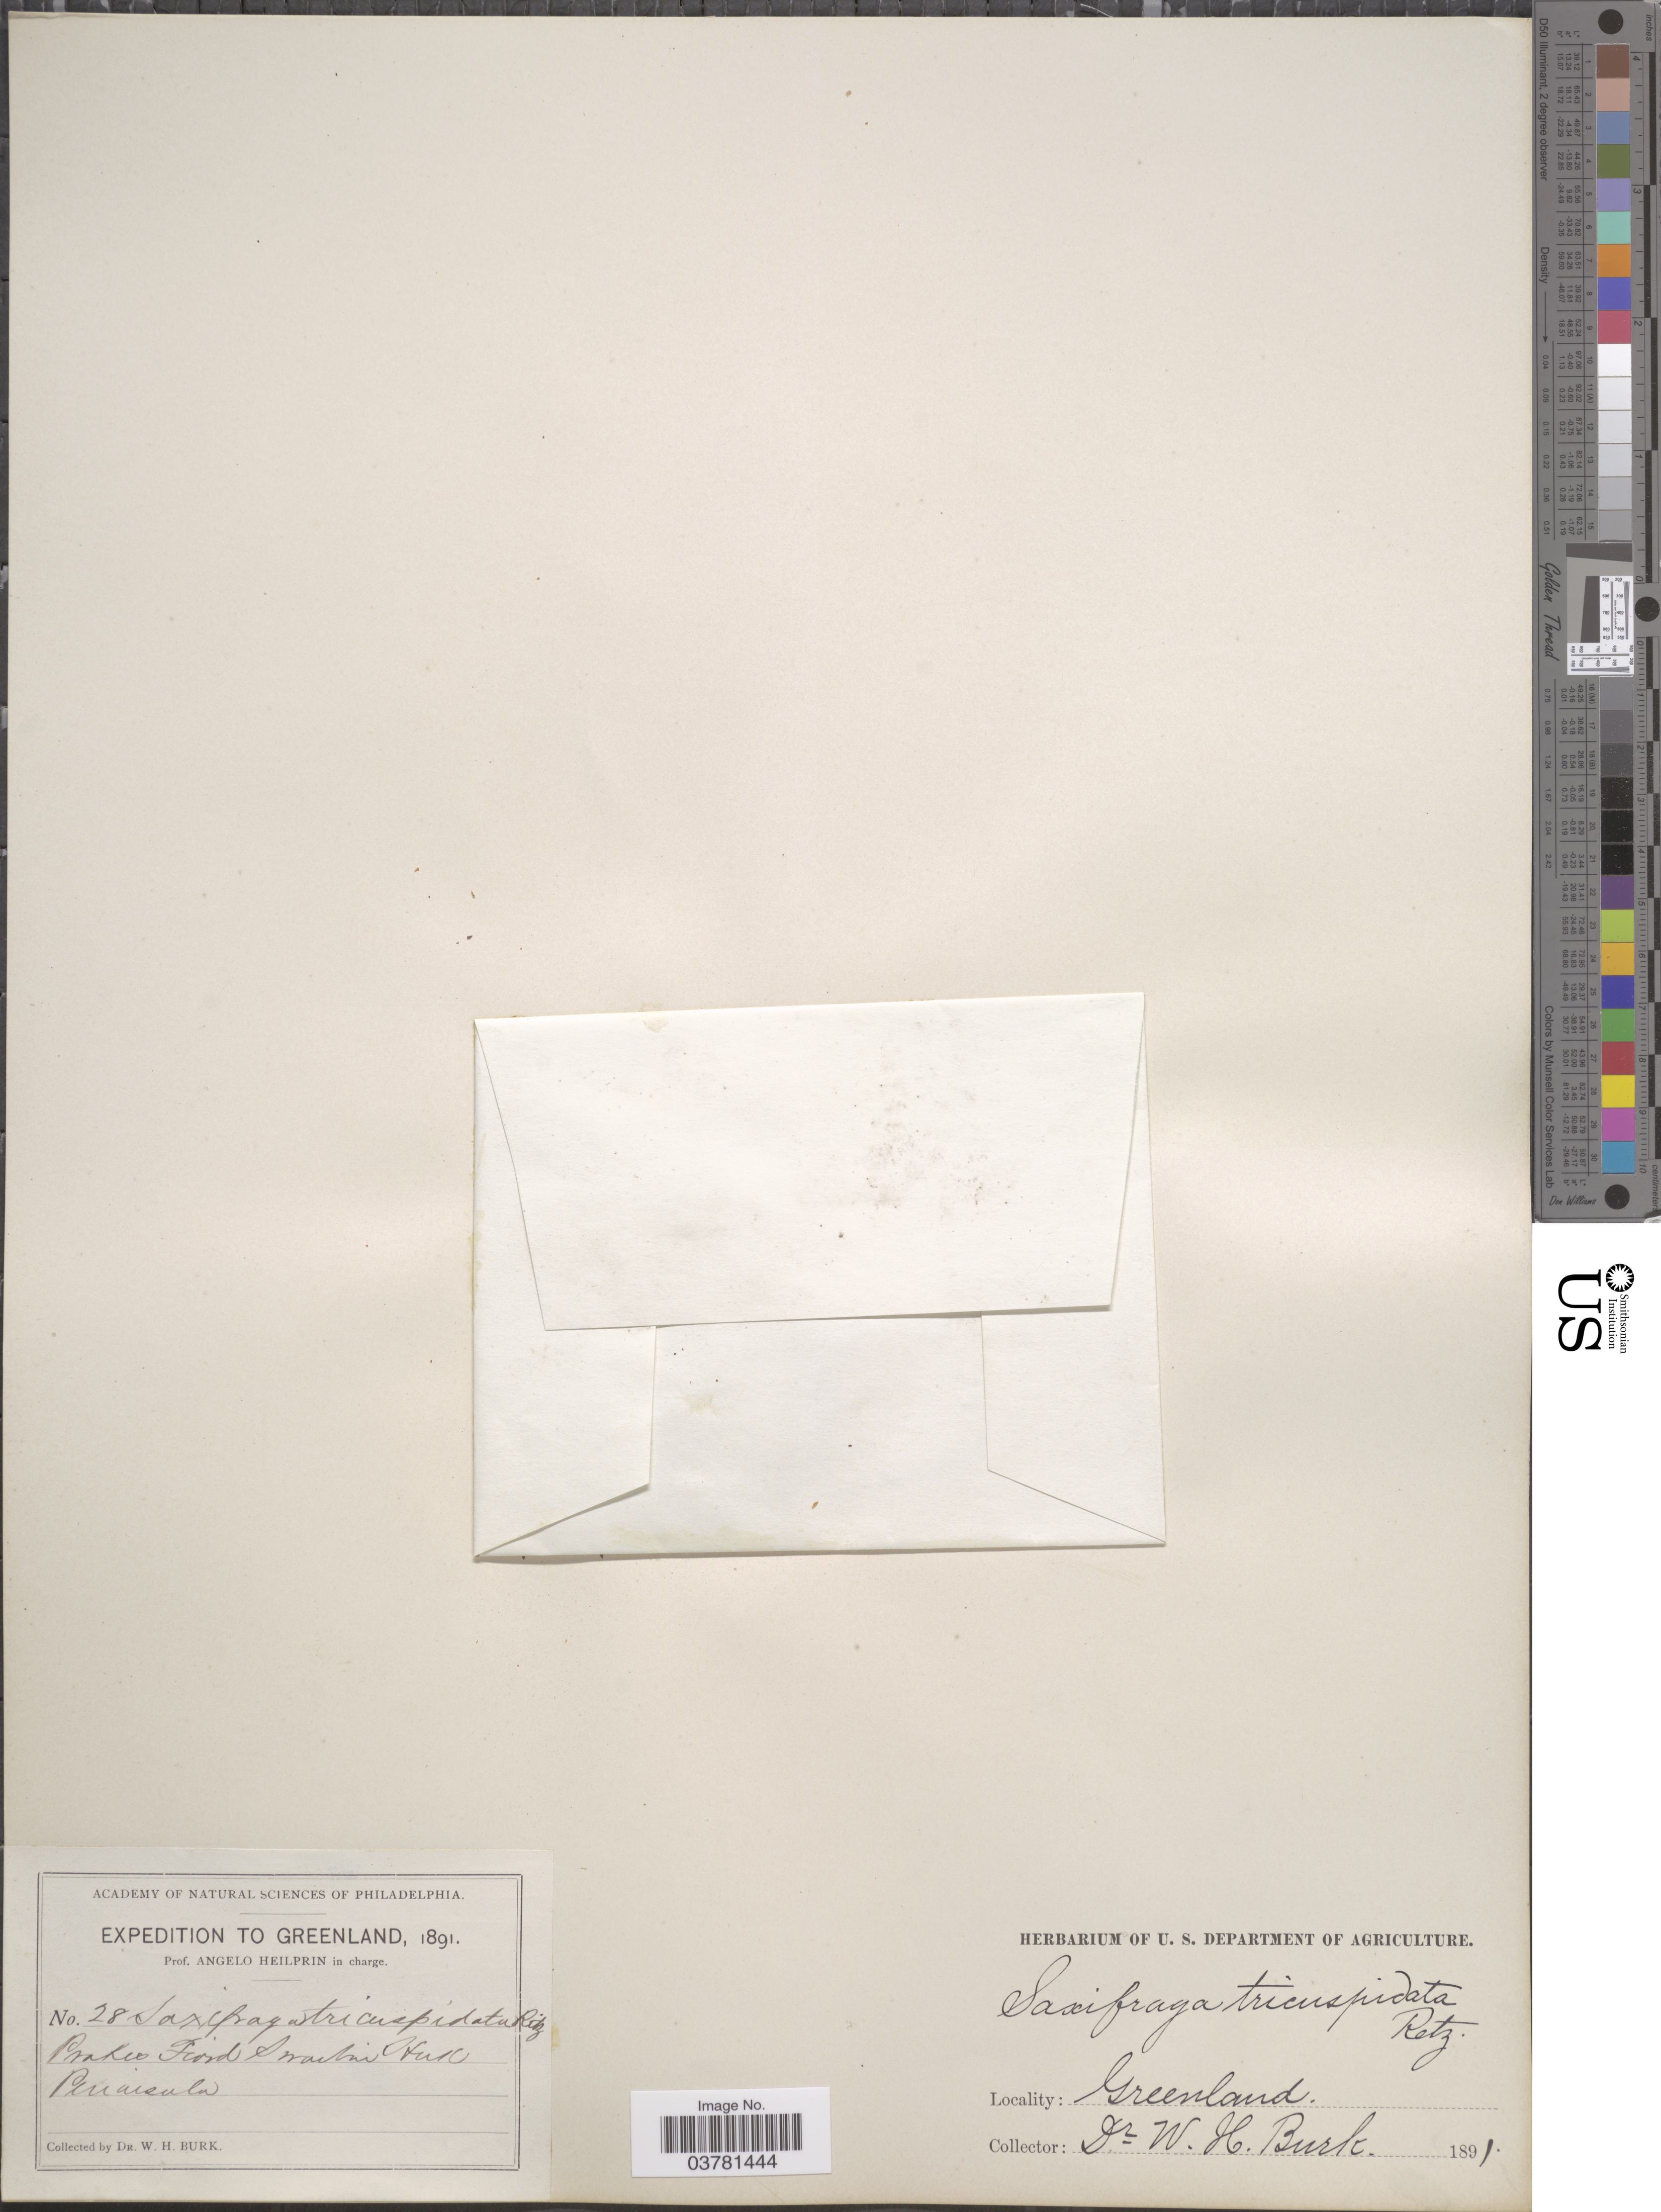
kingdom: Plantae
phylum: Tracheophyta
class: Magnoliopsida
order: Saxifragales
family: Saxifragaceae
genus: Saxifraga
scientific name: Saxifraga tricuspidata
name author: Rottb.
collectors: W. Burk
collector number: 28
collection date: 1891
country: Greenland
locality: Expedition to Greenland, 1891. Prakes Fiord, Svarten Huk Peninsula.